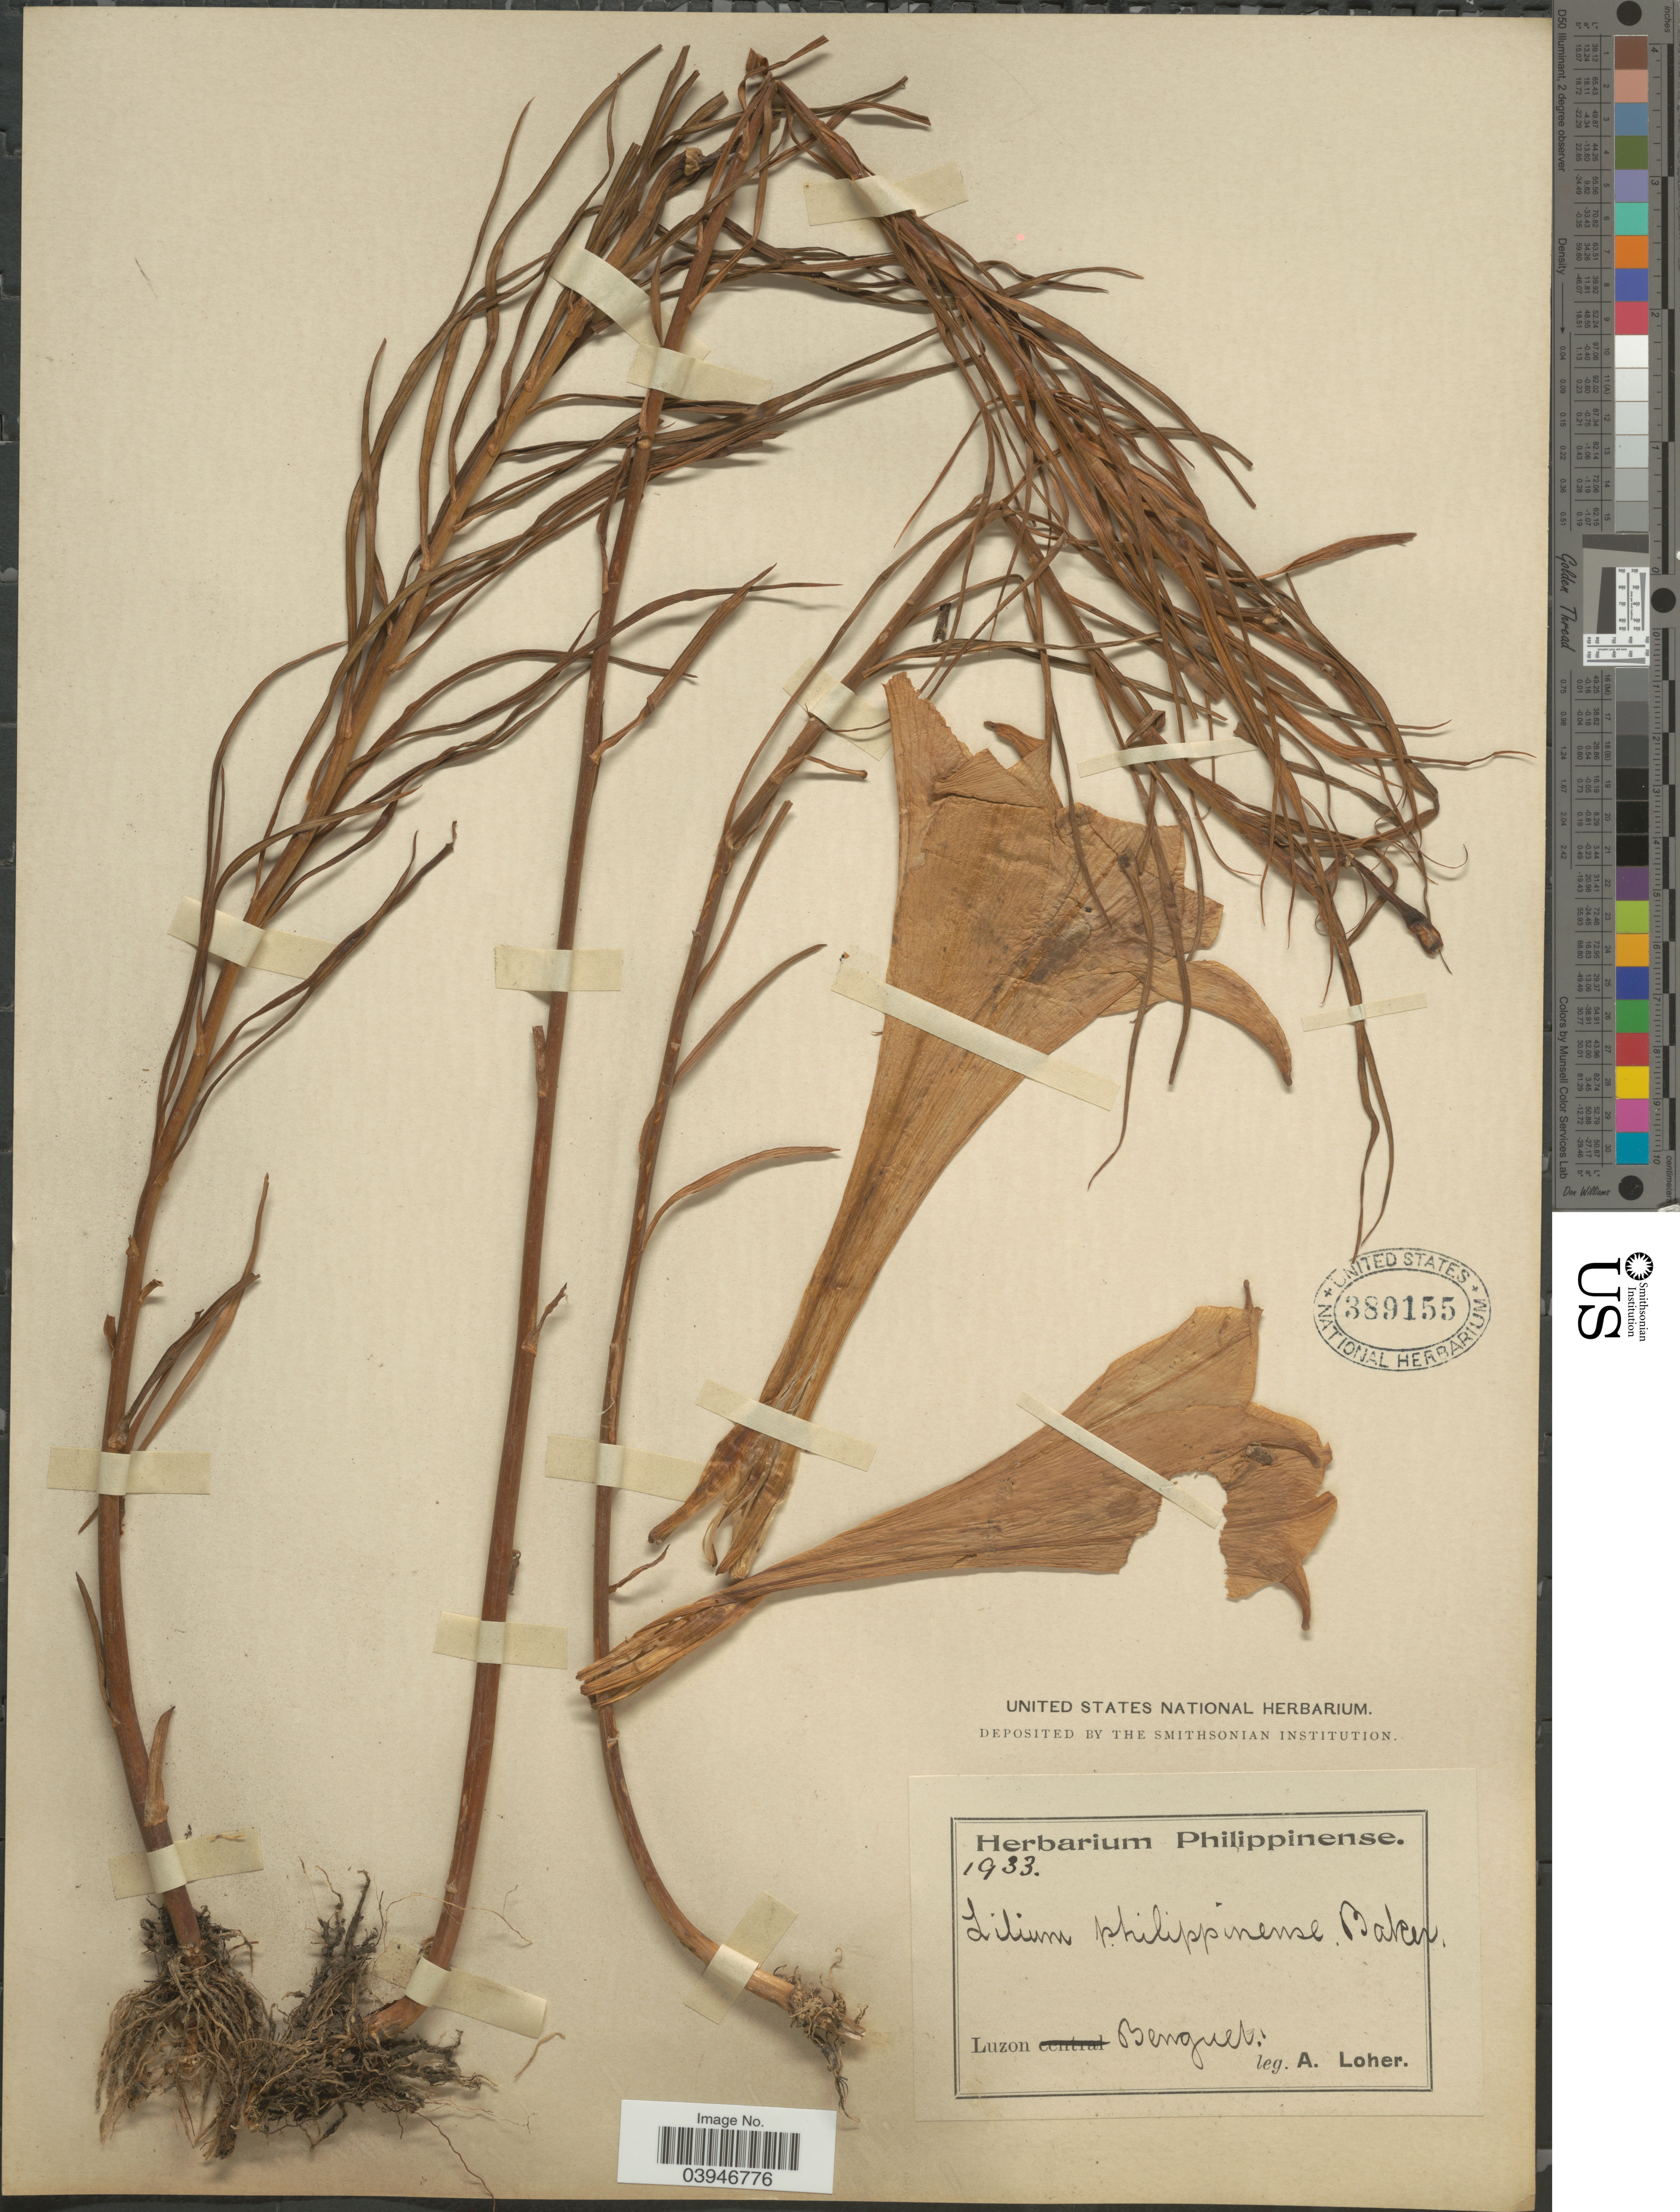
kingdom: Plantae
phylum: Tracheophyta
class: Liliopsida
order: Liliales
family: Liliaceae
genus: Lilium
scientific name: Lilium philippinense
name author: Baker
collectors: A. Loher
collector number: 1933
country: Philippines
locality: Luzon. Benguet.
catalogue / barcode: US 389155